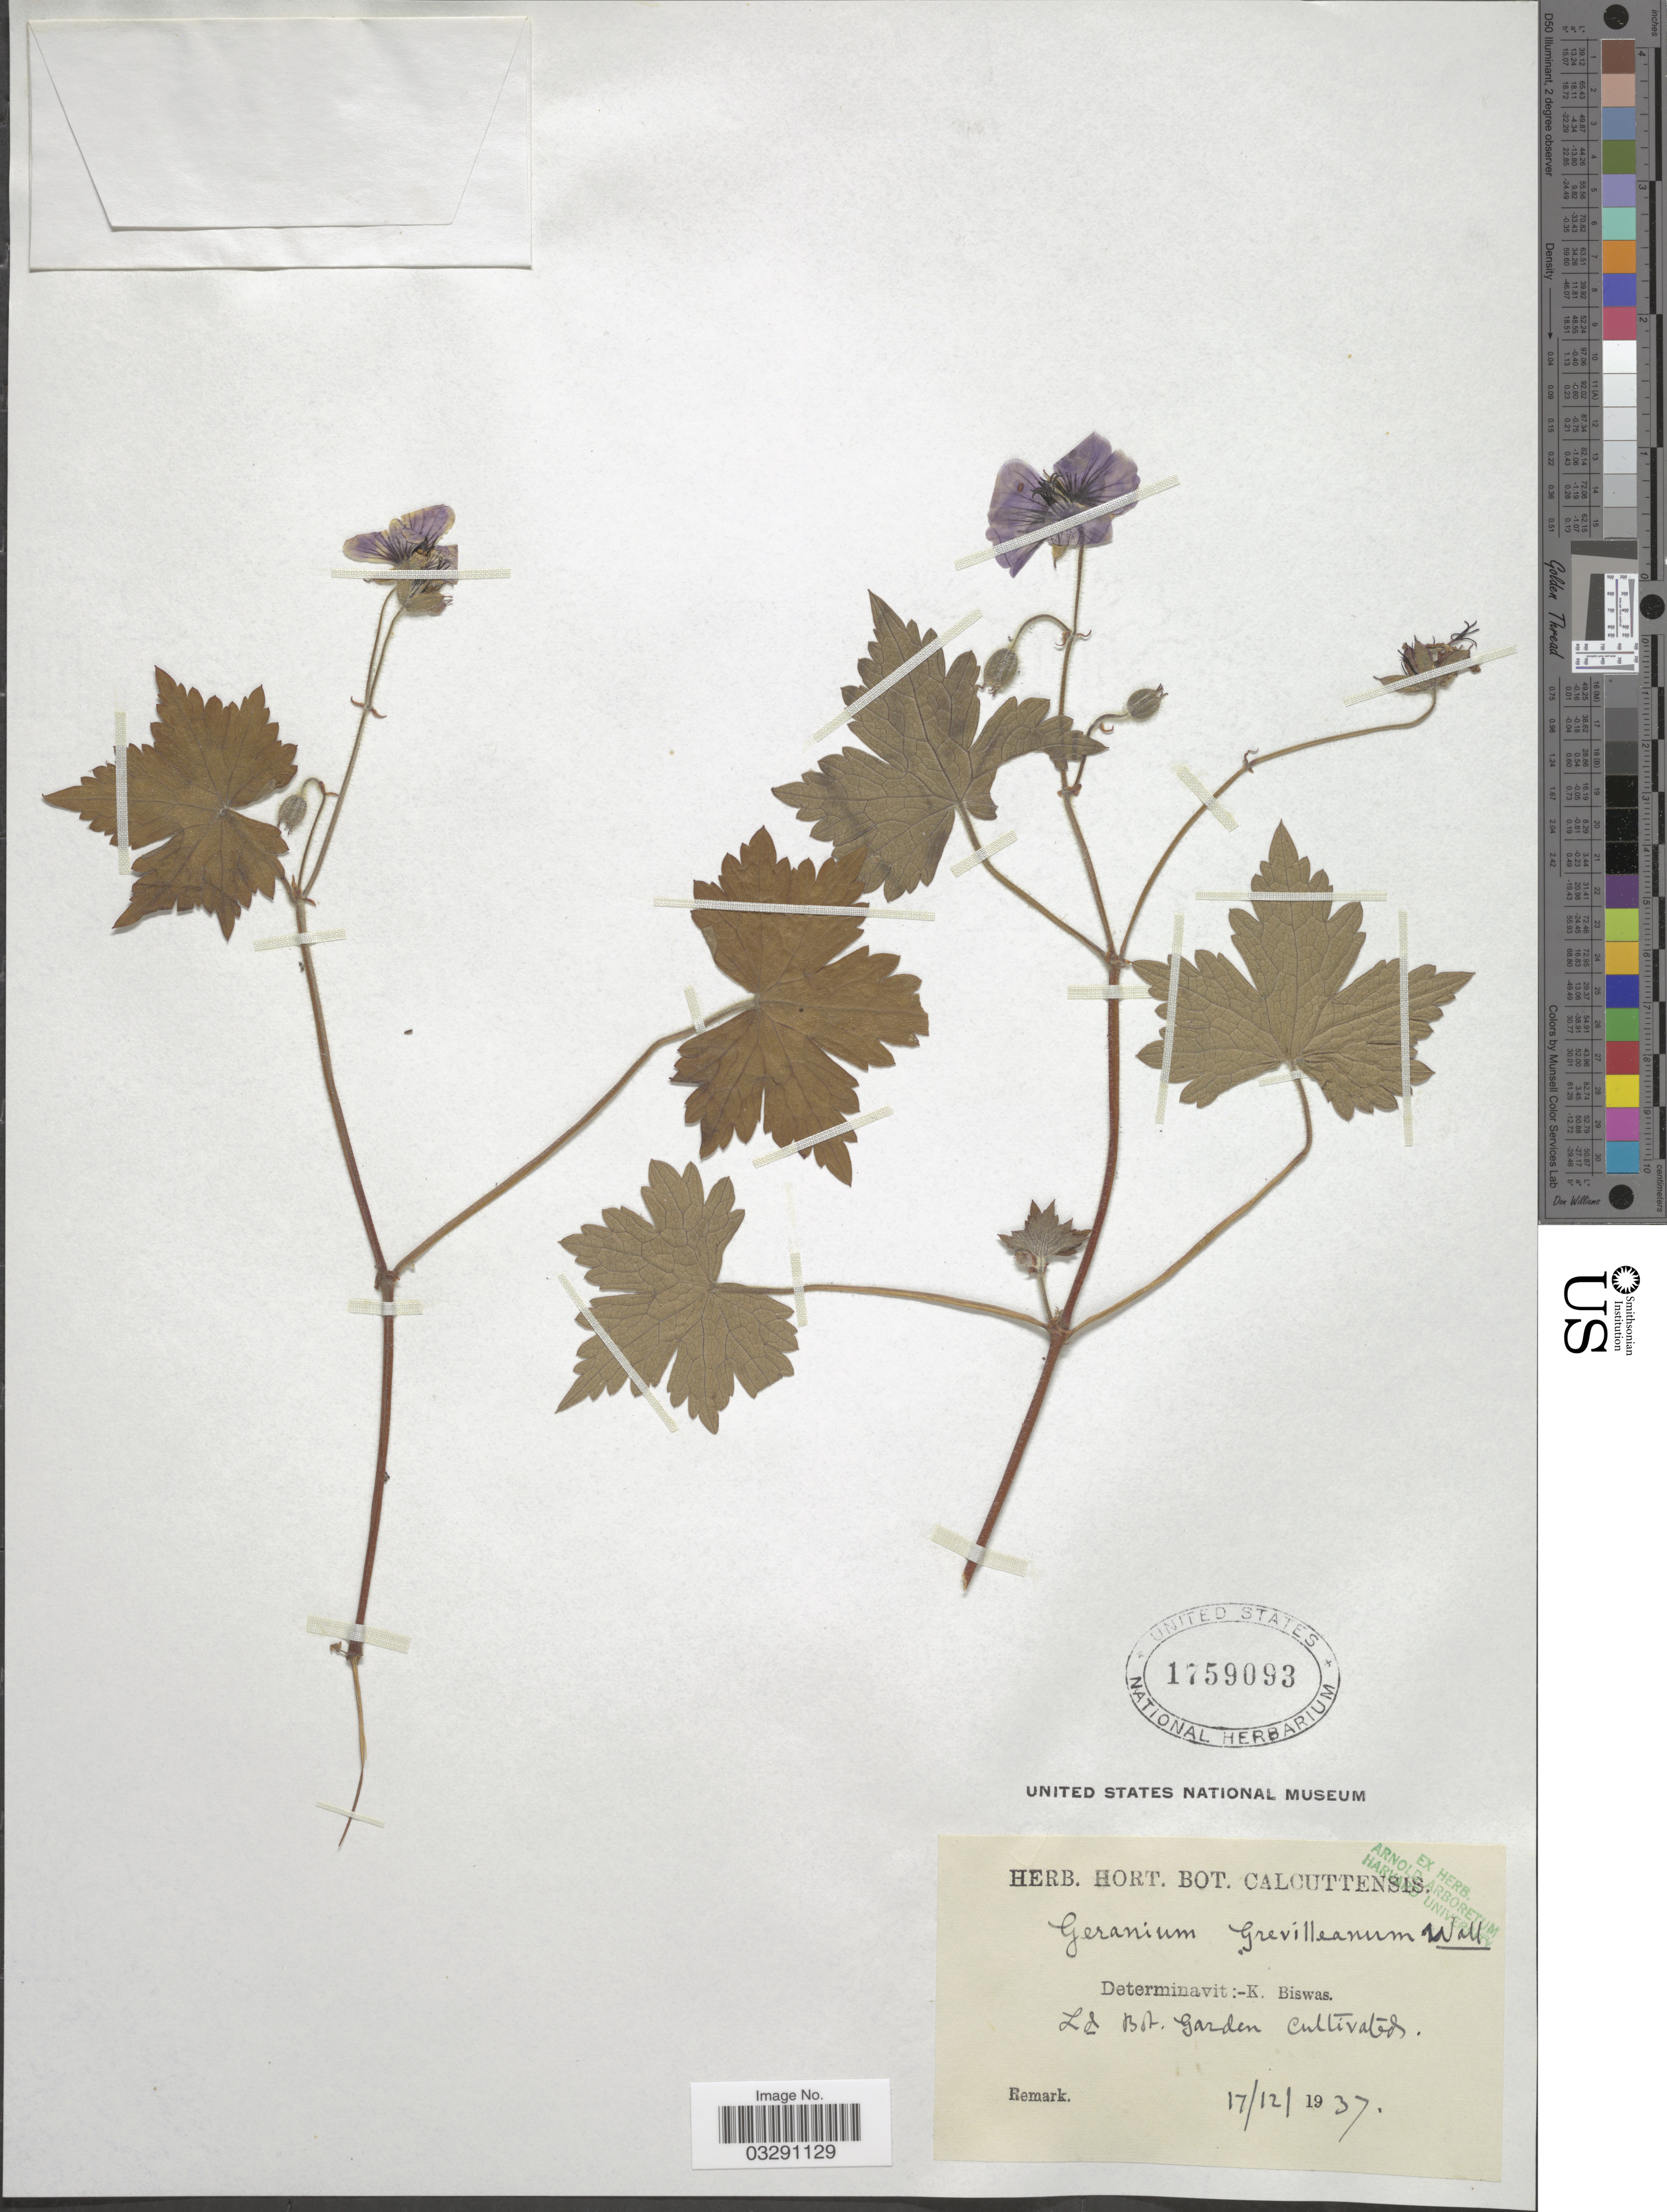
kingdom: Plantae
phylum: Tracheophyta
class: Magnoliopsida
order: Geraniales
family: Geraniaceae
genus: Geranium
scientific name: Geranium procurrens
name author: Yeo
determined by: Aedo, C.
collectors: ex Herb. Hort. Bot. Calcuttensis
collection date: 1937-12-17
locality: LE Bot. Garden.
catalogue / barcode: US 1759093